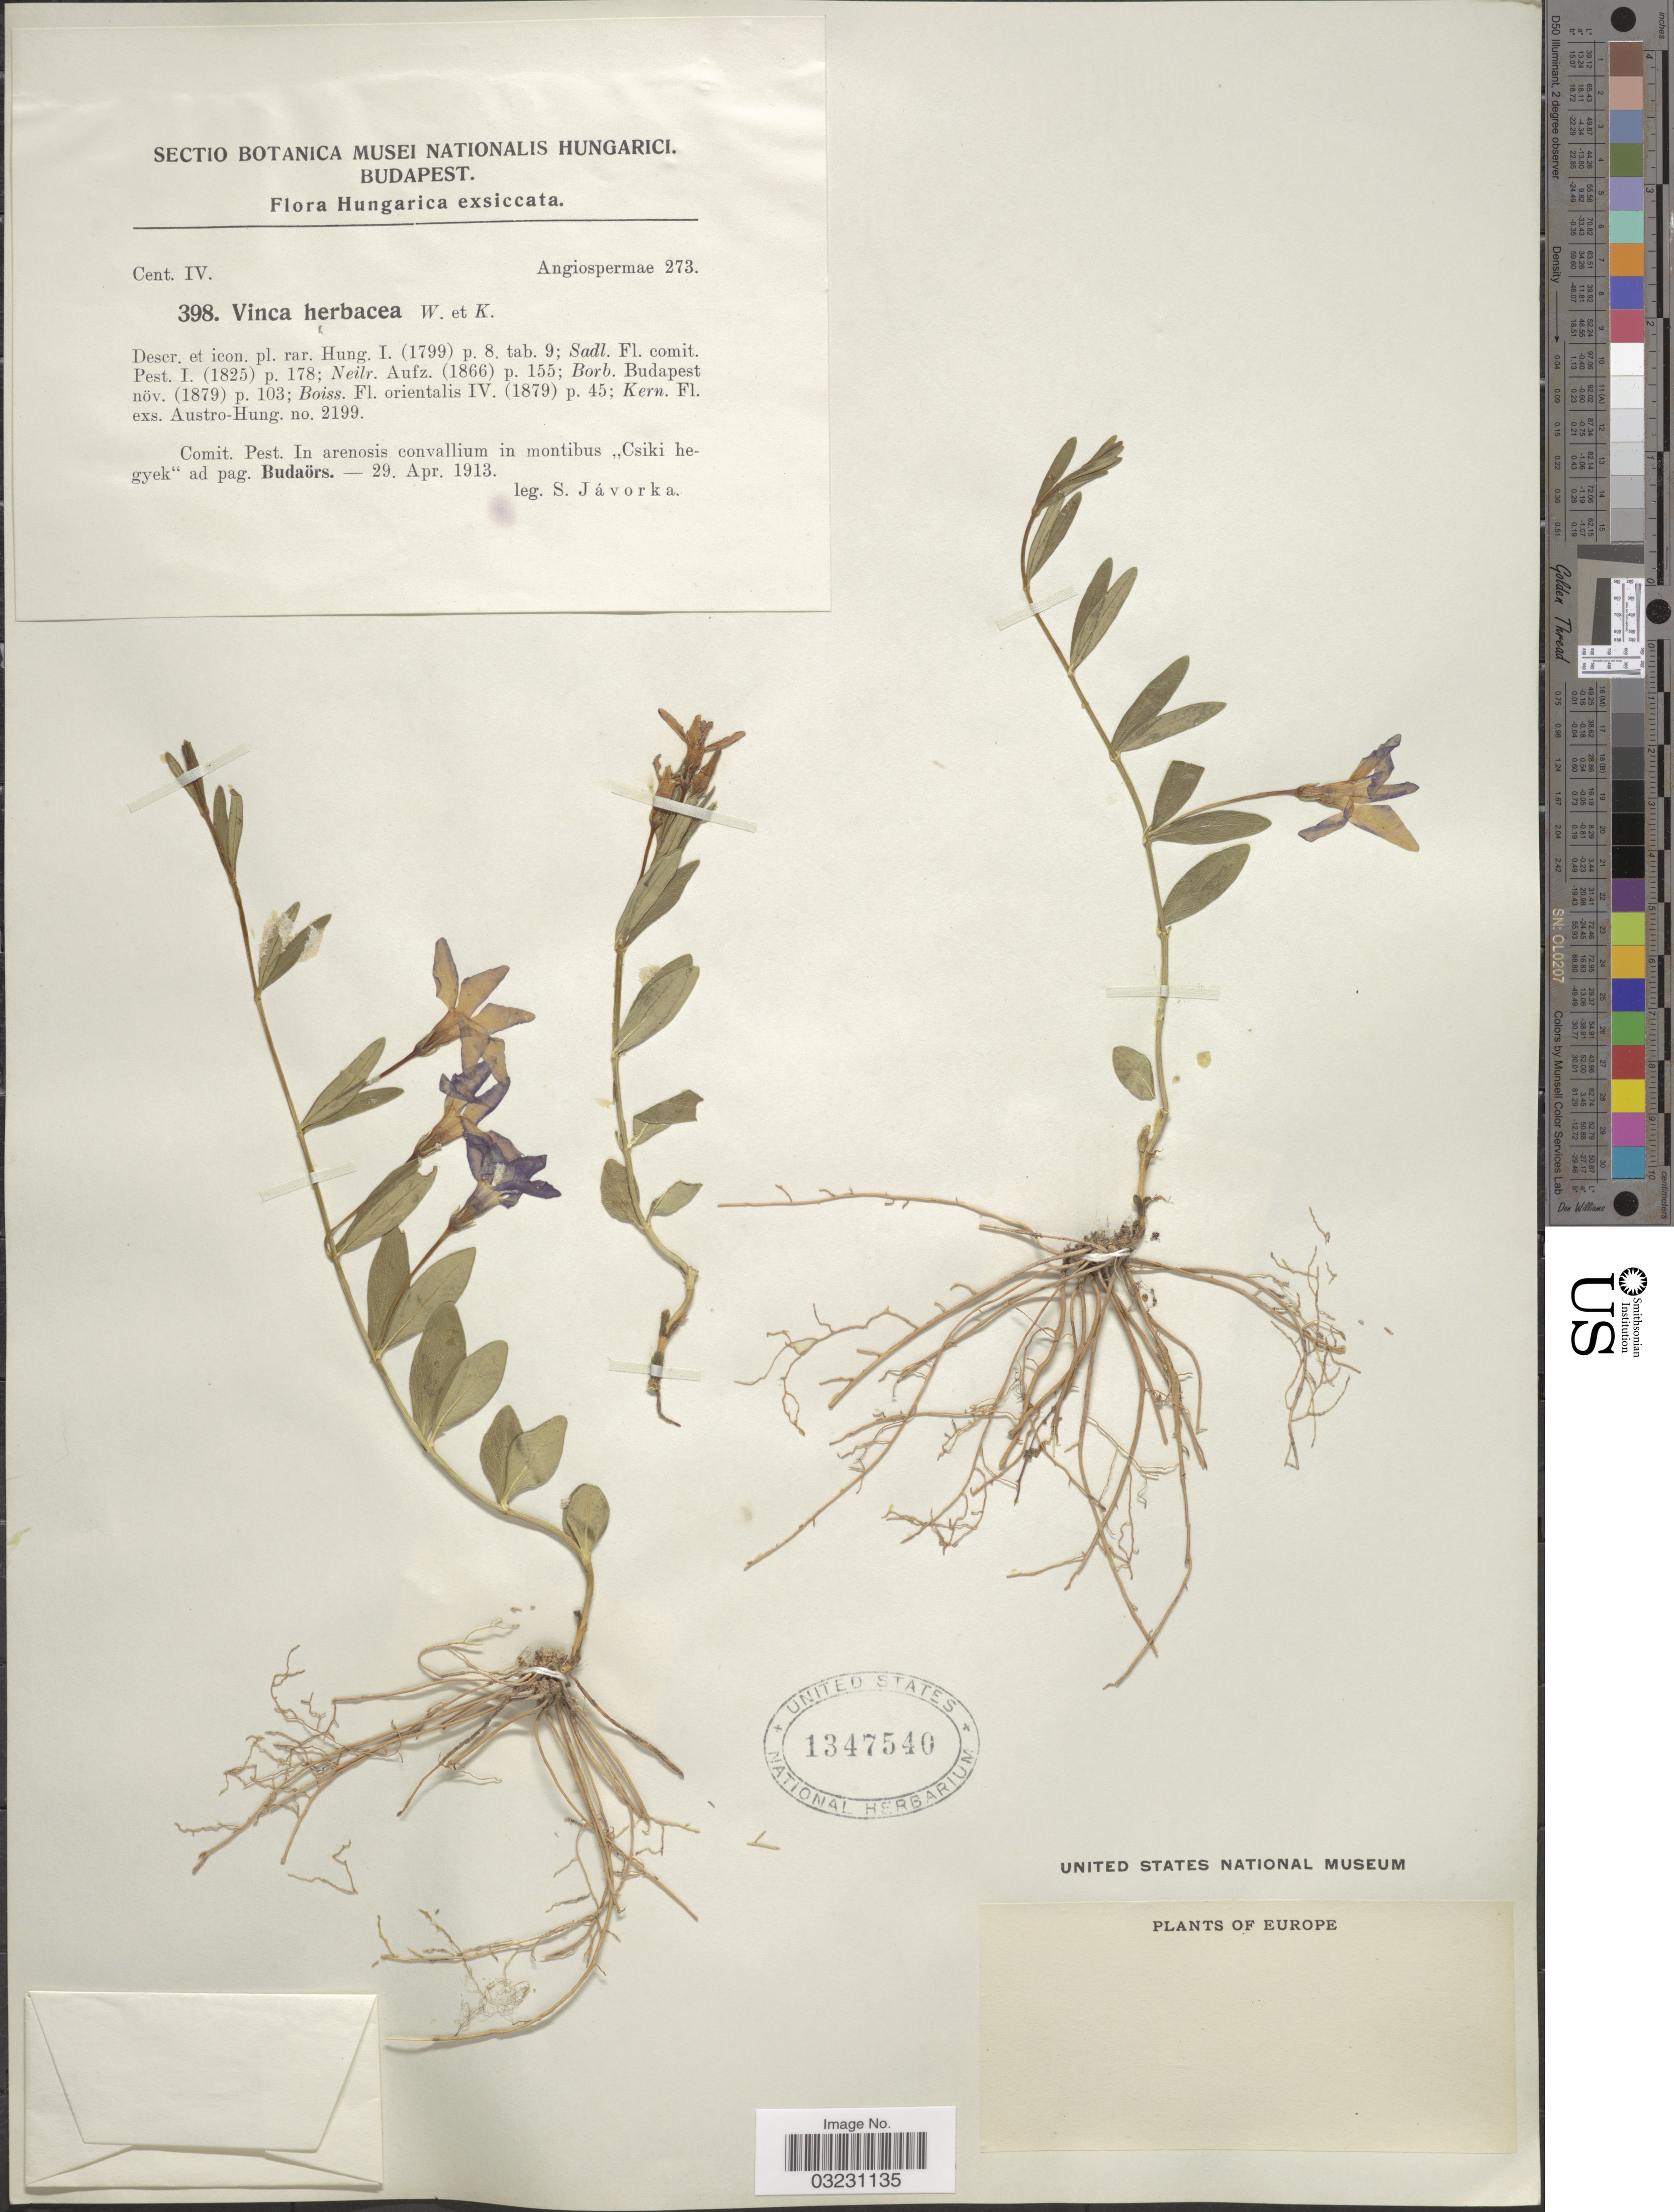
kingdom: Plantae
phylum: Tracheophyta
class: Magnoliopsida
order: Gentianales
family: Apocynaceae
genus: Vinca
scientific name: Vinca herbacea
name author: Waldst. & Kit.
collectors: S. Javorka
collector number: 398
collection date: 1913-04-29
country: Hungary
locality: Comit. Pest. In arenosis convallium in montibus "Csiki hegyek" ad pag. Budaörs.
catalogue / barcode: US 1347540